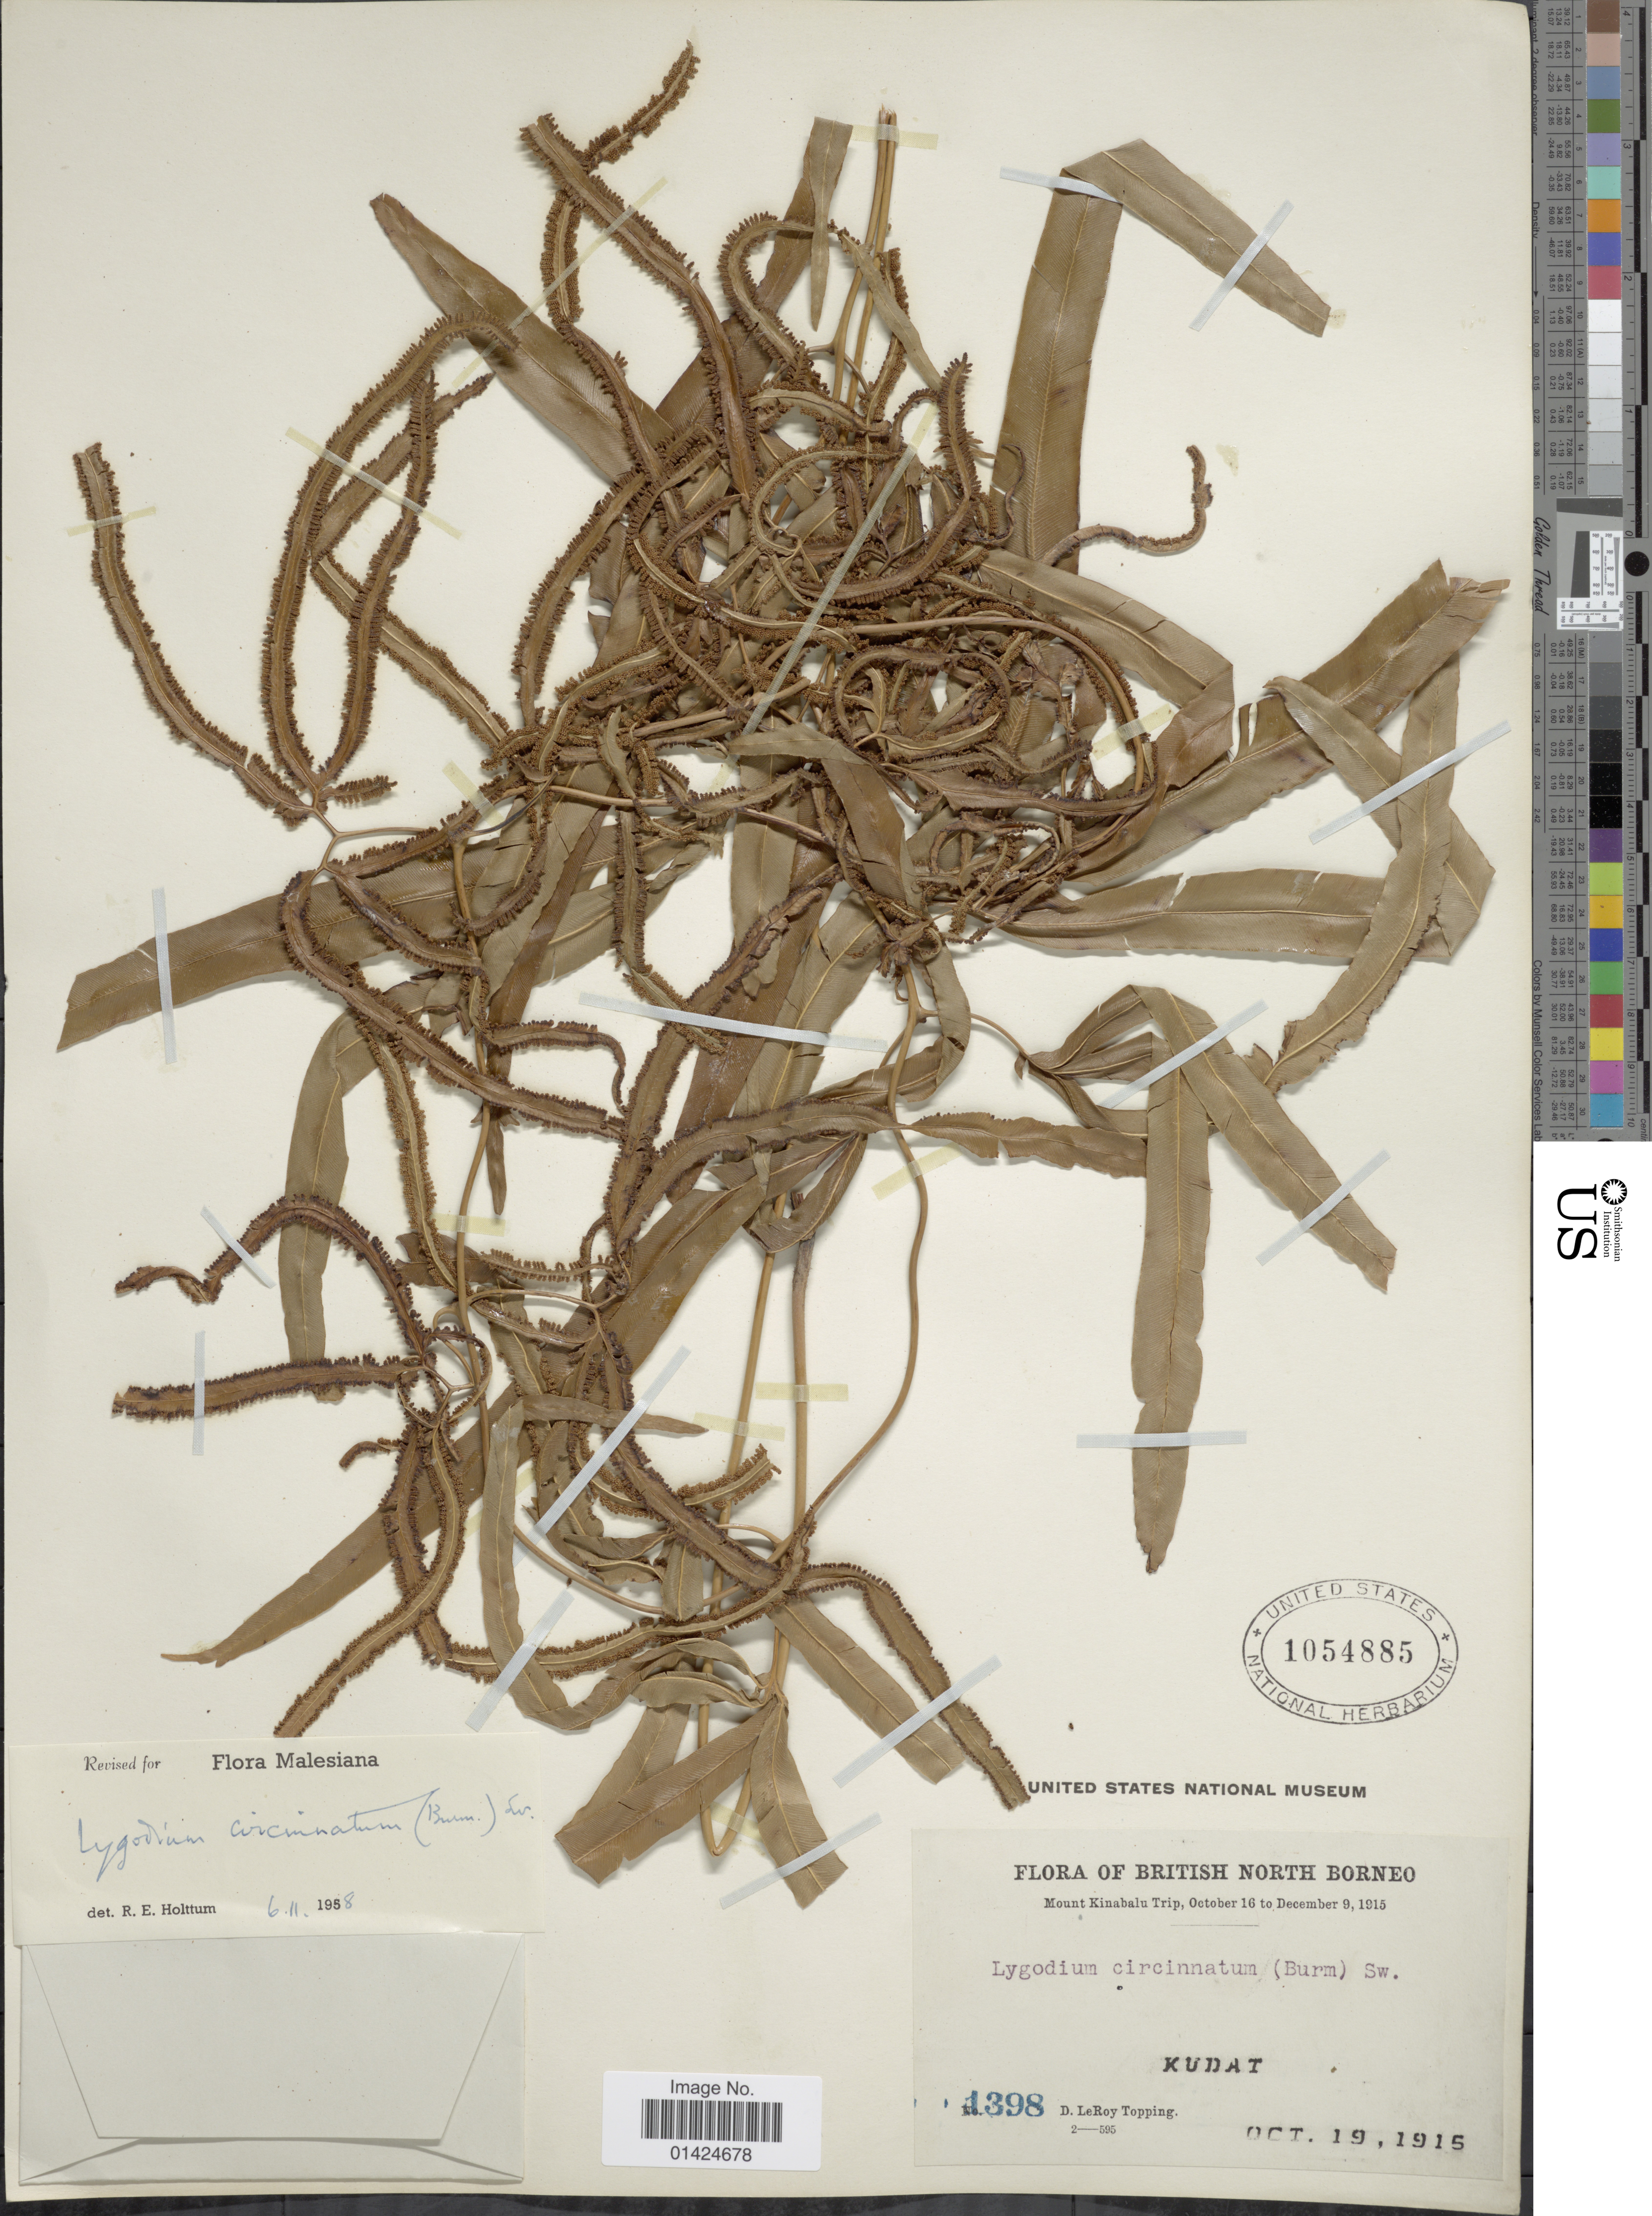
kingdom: Plantae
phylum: Tracheophyta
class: Polypodiopsida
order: Schizaeales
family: Lygodiaceae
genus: Lygodium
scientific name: Lygodium circinnatum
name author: (Burm. f.) Sw.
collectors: D. L. Topping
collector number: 1398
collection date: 1915-10-19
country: Malaysia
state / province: Sabah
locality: British North Borneo. Mount Kinabalu Trip. Kudai.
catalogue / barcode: US 1054885